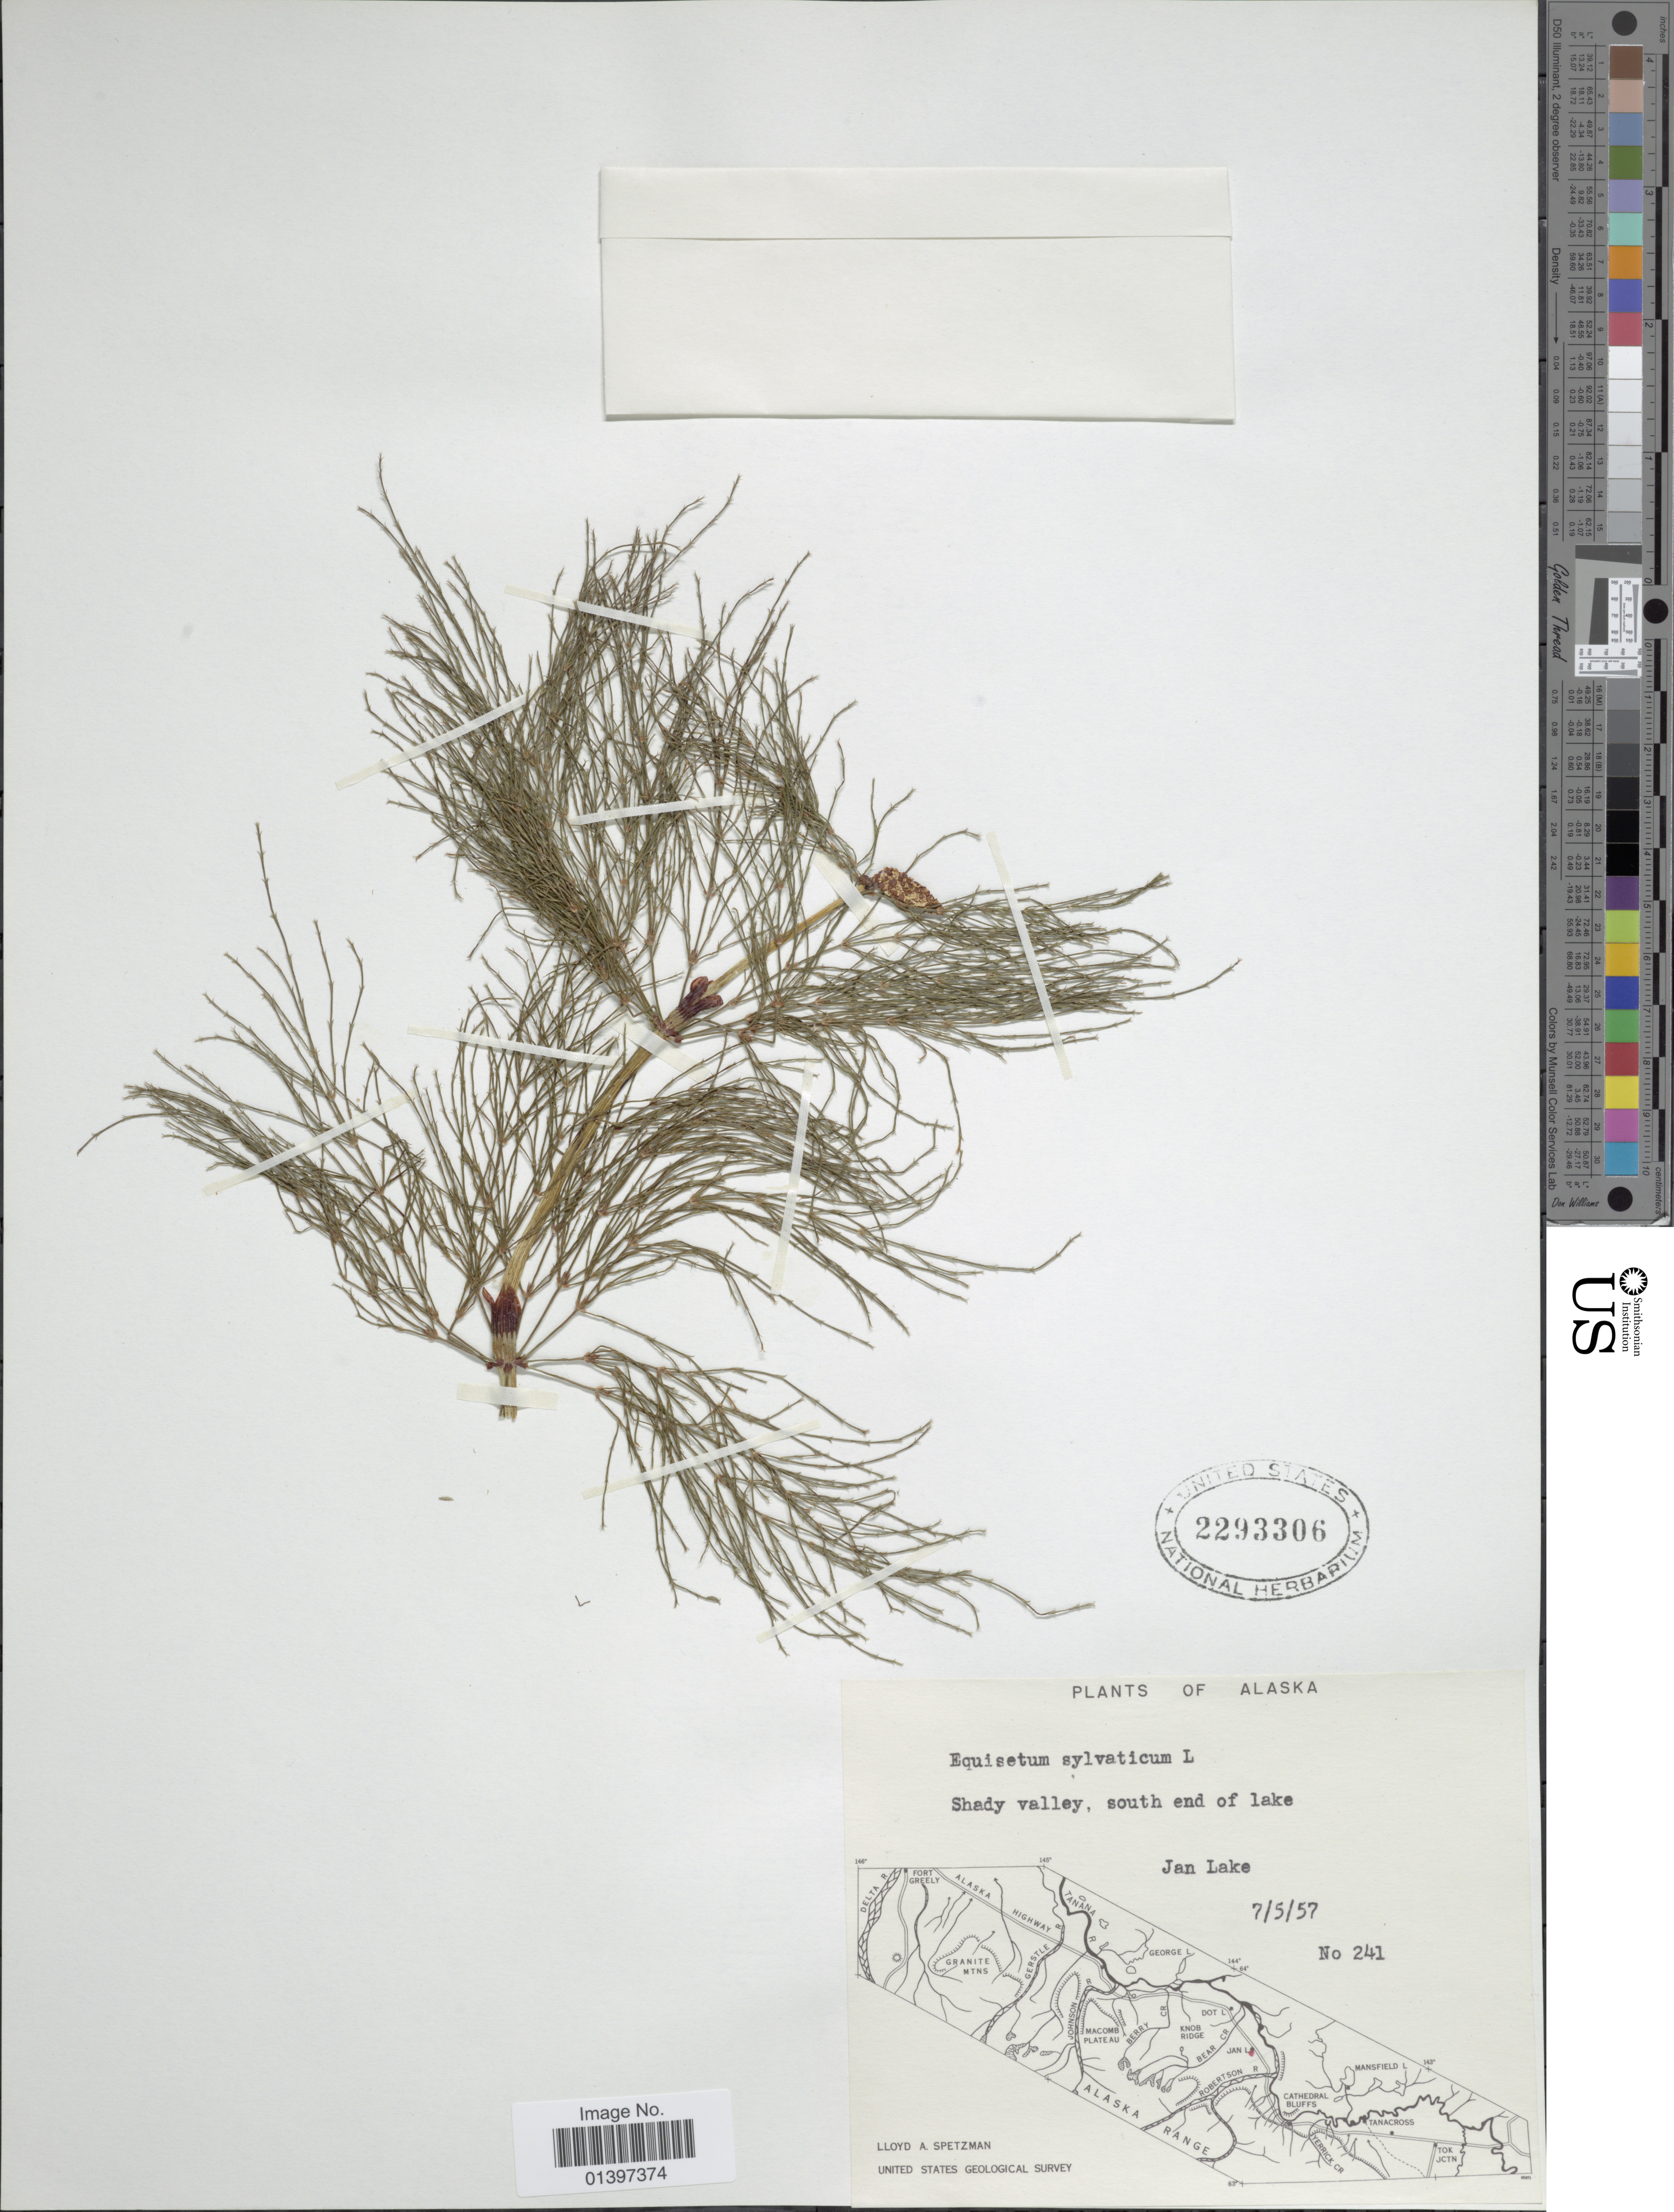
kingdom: Plantae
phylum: Tracheophyta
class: Polypodiopsida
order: Equisetales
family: Equisetaceae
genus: Equisetum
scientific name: Equisetum sylvaticum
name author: L.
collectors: L. Spetzman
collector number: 241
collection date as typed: Transcribed d/m/y: 7/5/57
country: United States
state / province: Alaska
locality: Shady valley, south end of Lake, Jan Lake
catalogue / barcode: US 2293306